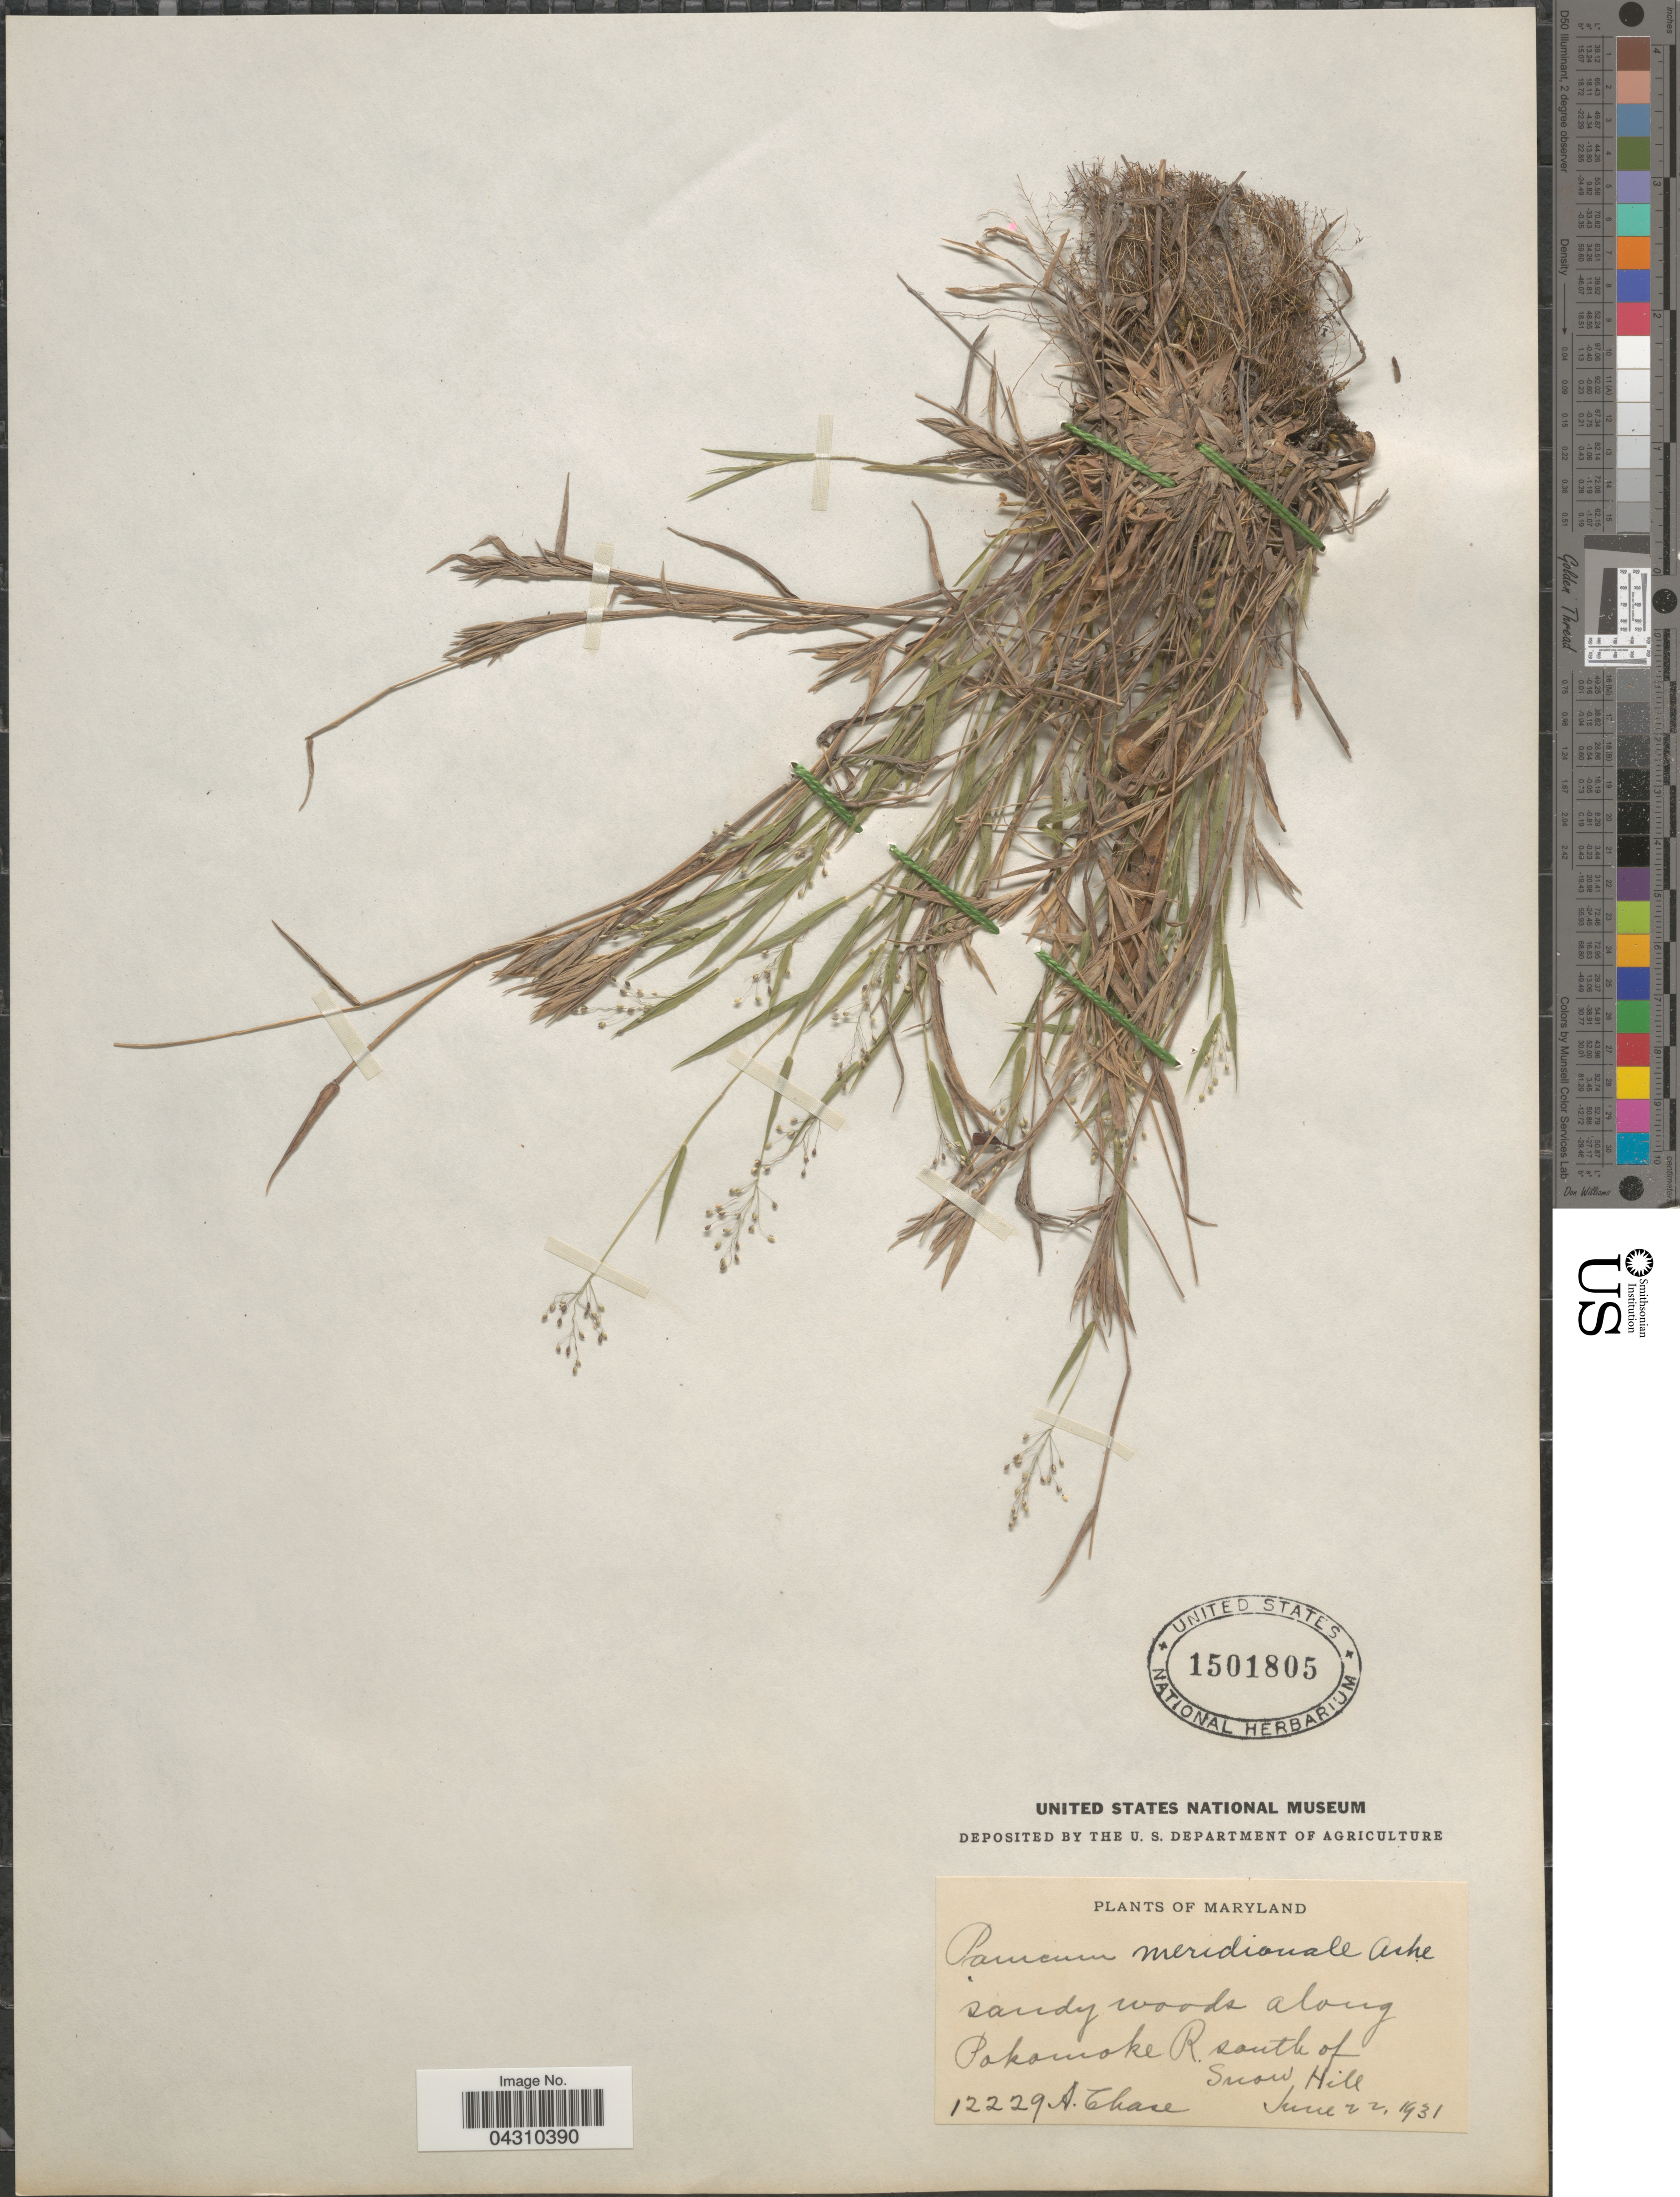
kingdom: Plantae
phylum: Tracheophyta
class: Liliopsida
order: Poales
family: Poaceae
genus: Dichanthelium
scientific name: Dichanthelium acuminatum var. acuminatum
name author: (Sw.) Gould & C.A. Clark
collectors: A. Chase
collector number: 12229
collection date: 1931-06-22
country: United States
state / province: Maryland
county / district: Worcester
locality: Sandy woods along Pokomoke R. south of Snow Hill.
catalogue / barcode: US 1501805